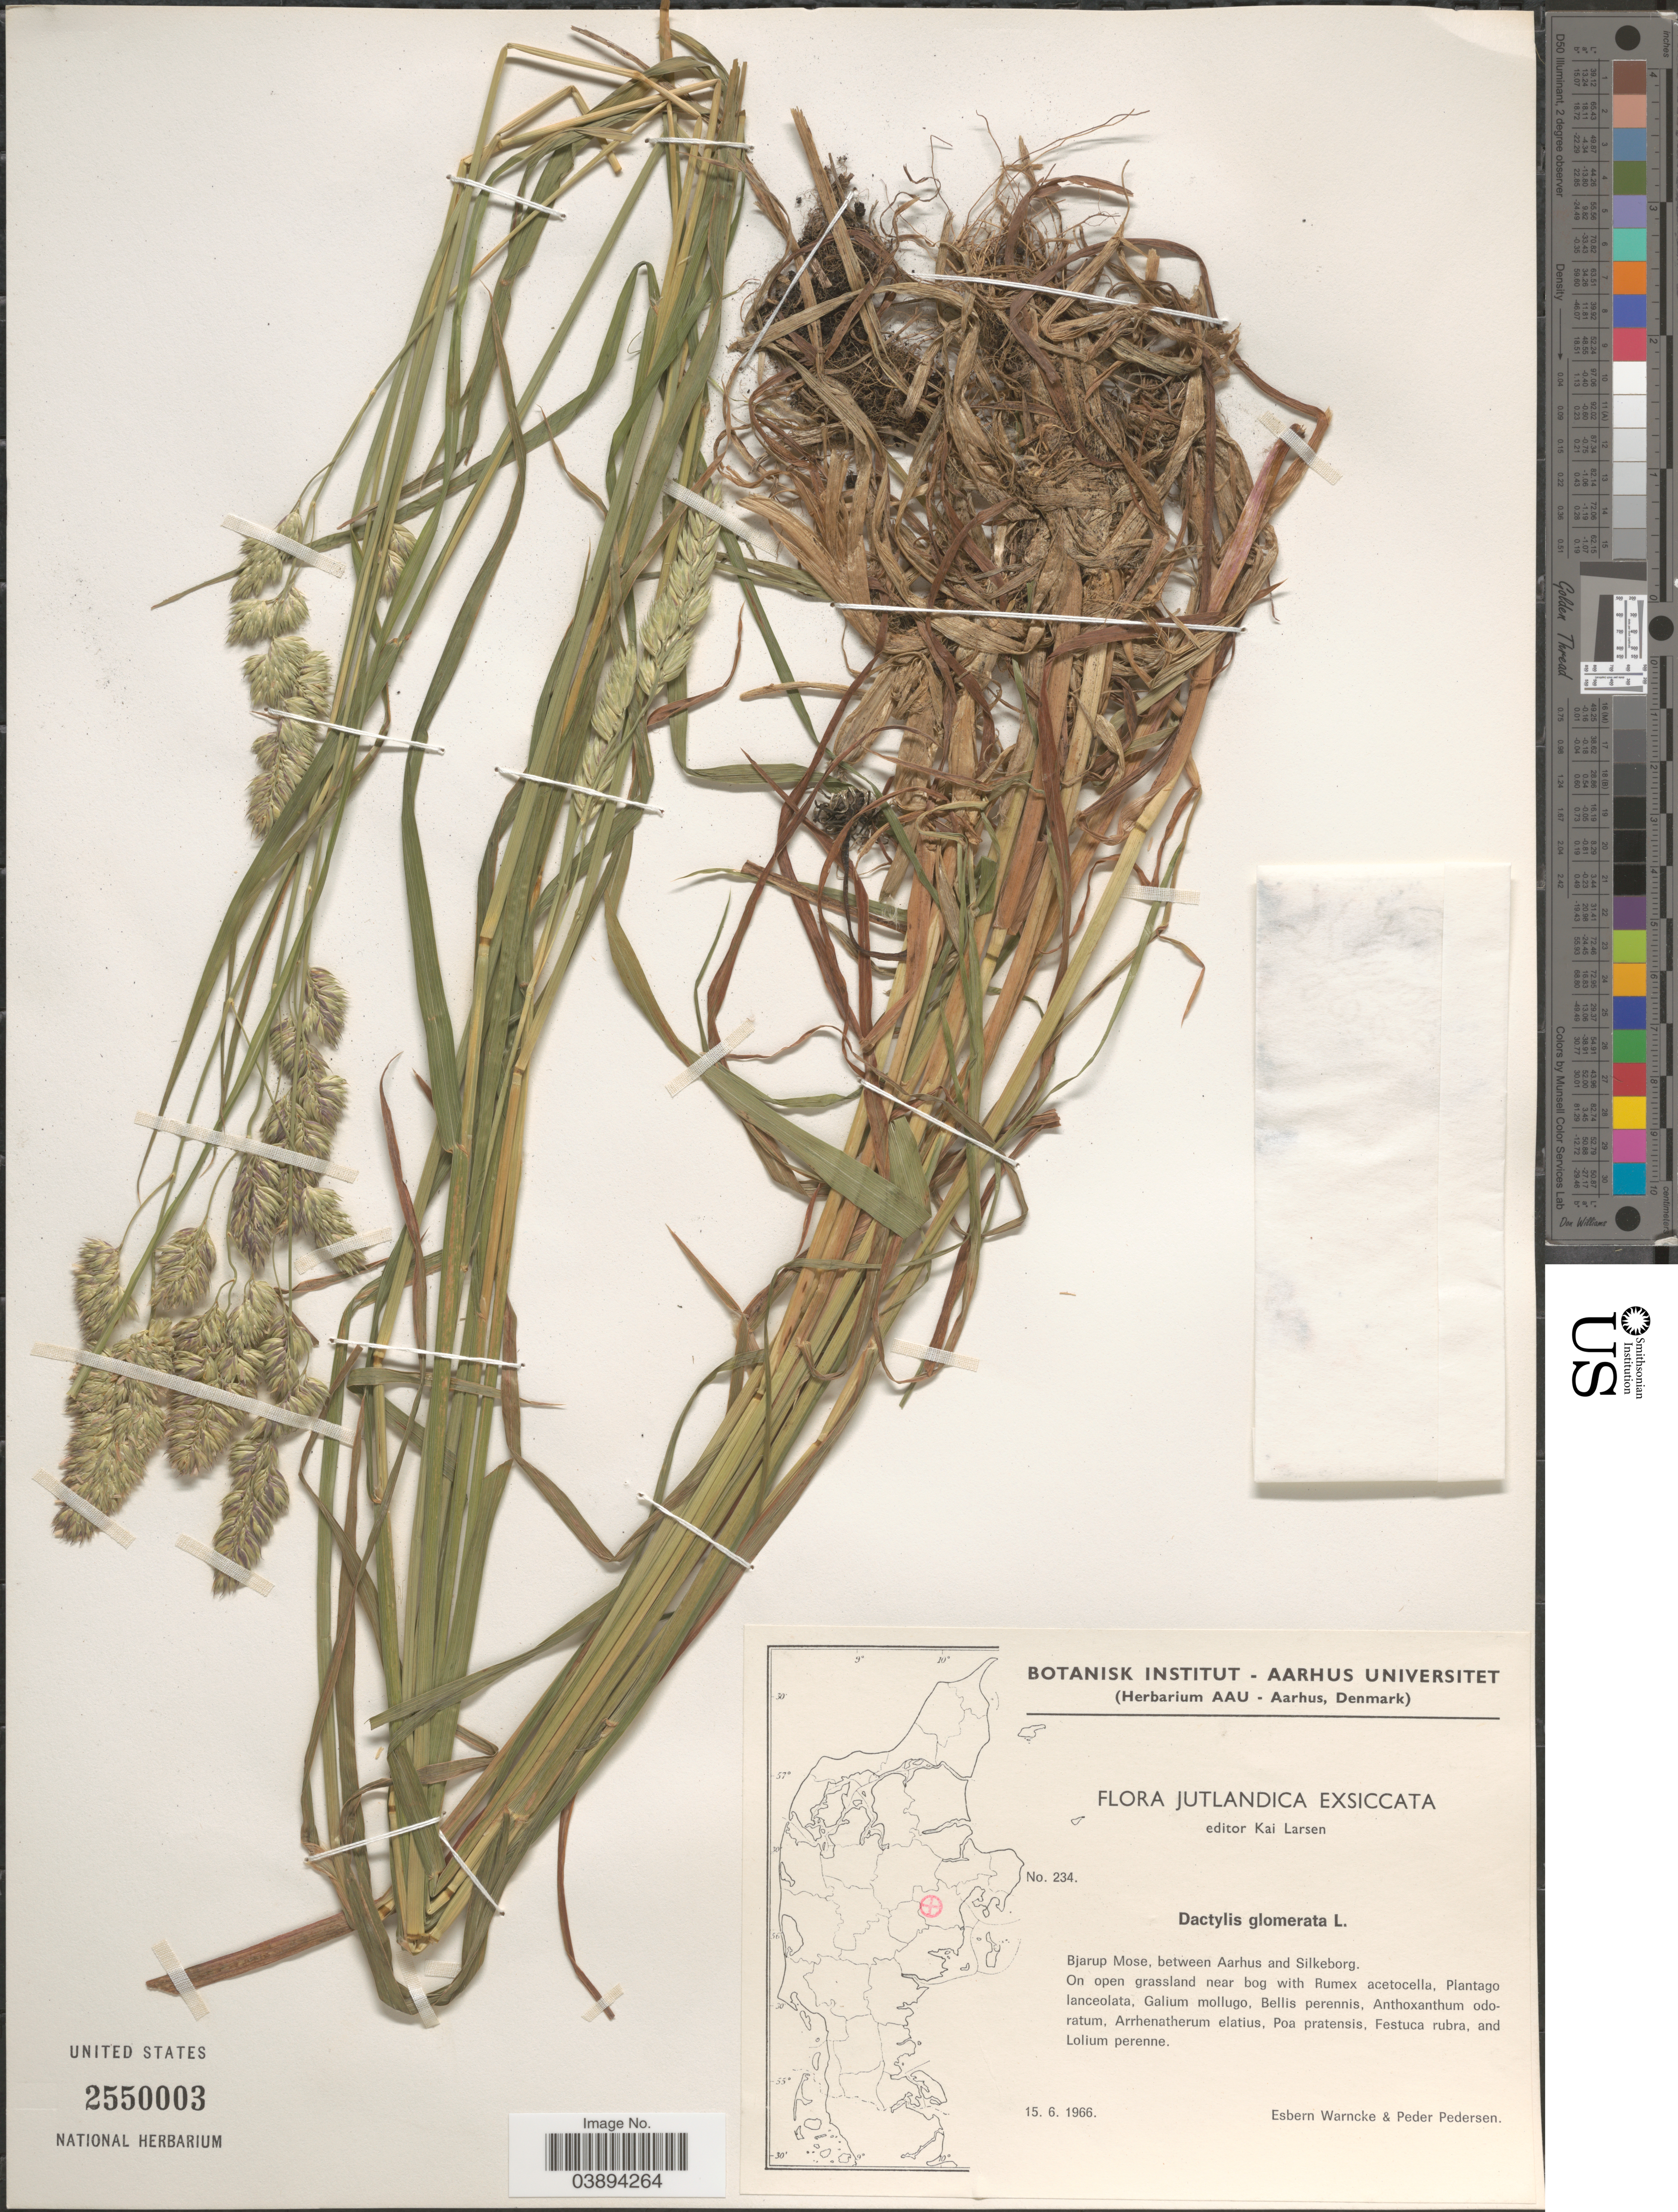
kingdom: Plantae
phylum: Tracheophyta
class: Liliopsida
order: Poales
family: Poaceae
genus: Dactylis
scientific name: Dactylis glomerata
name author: L.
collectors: E. Warncke & P. Pedersen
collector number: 234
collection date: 1966-06-15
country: Denmark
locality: Jutlandica. Bjarup Mose, between Aarhus and Silkeborg.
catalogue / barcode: US 2550003